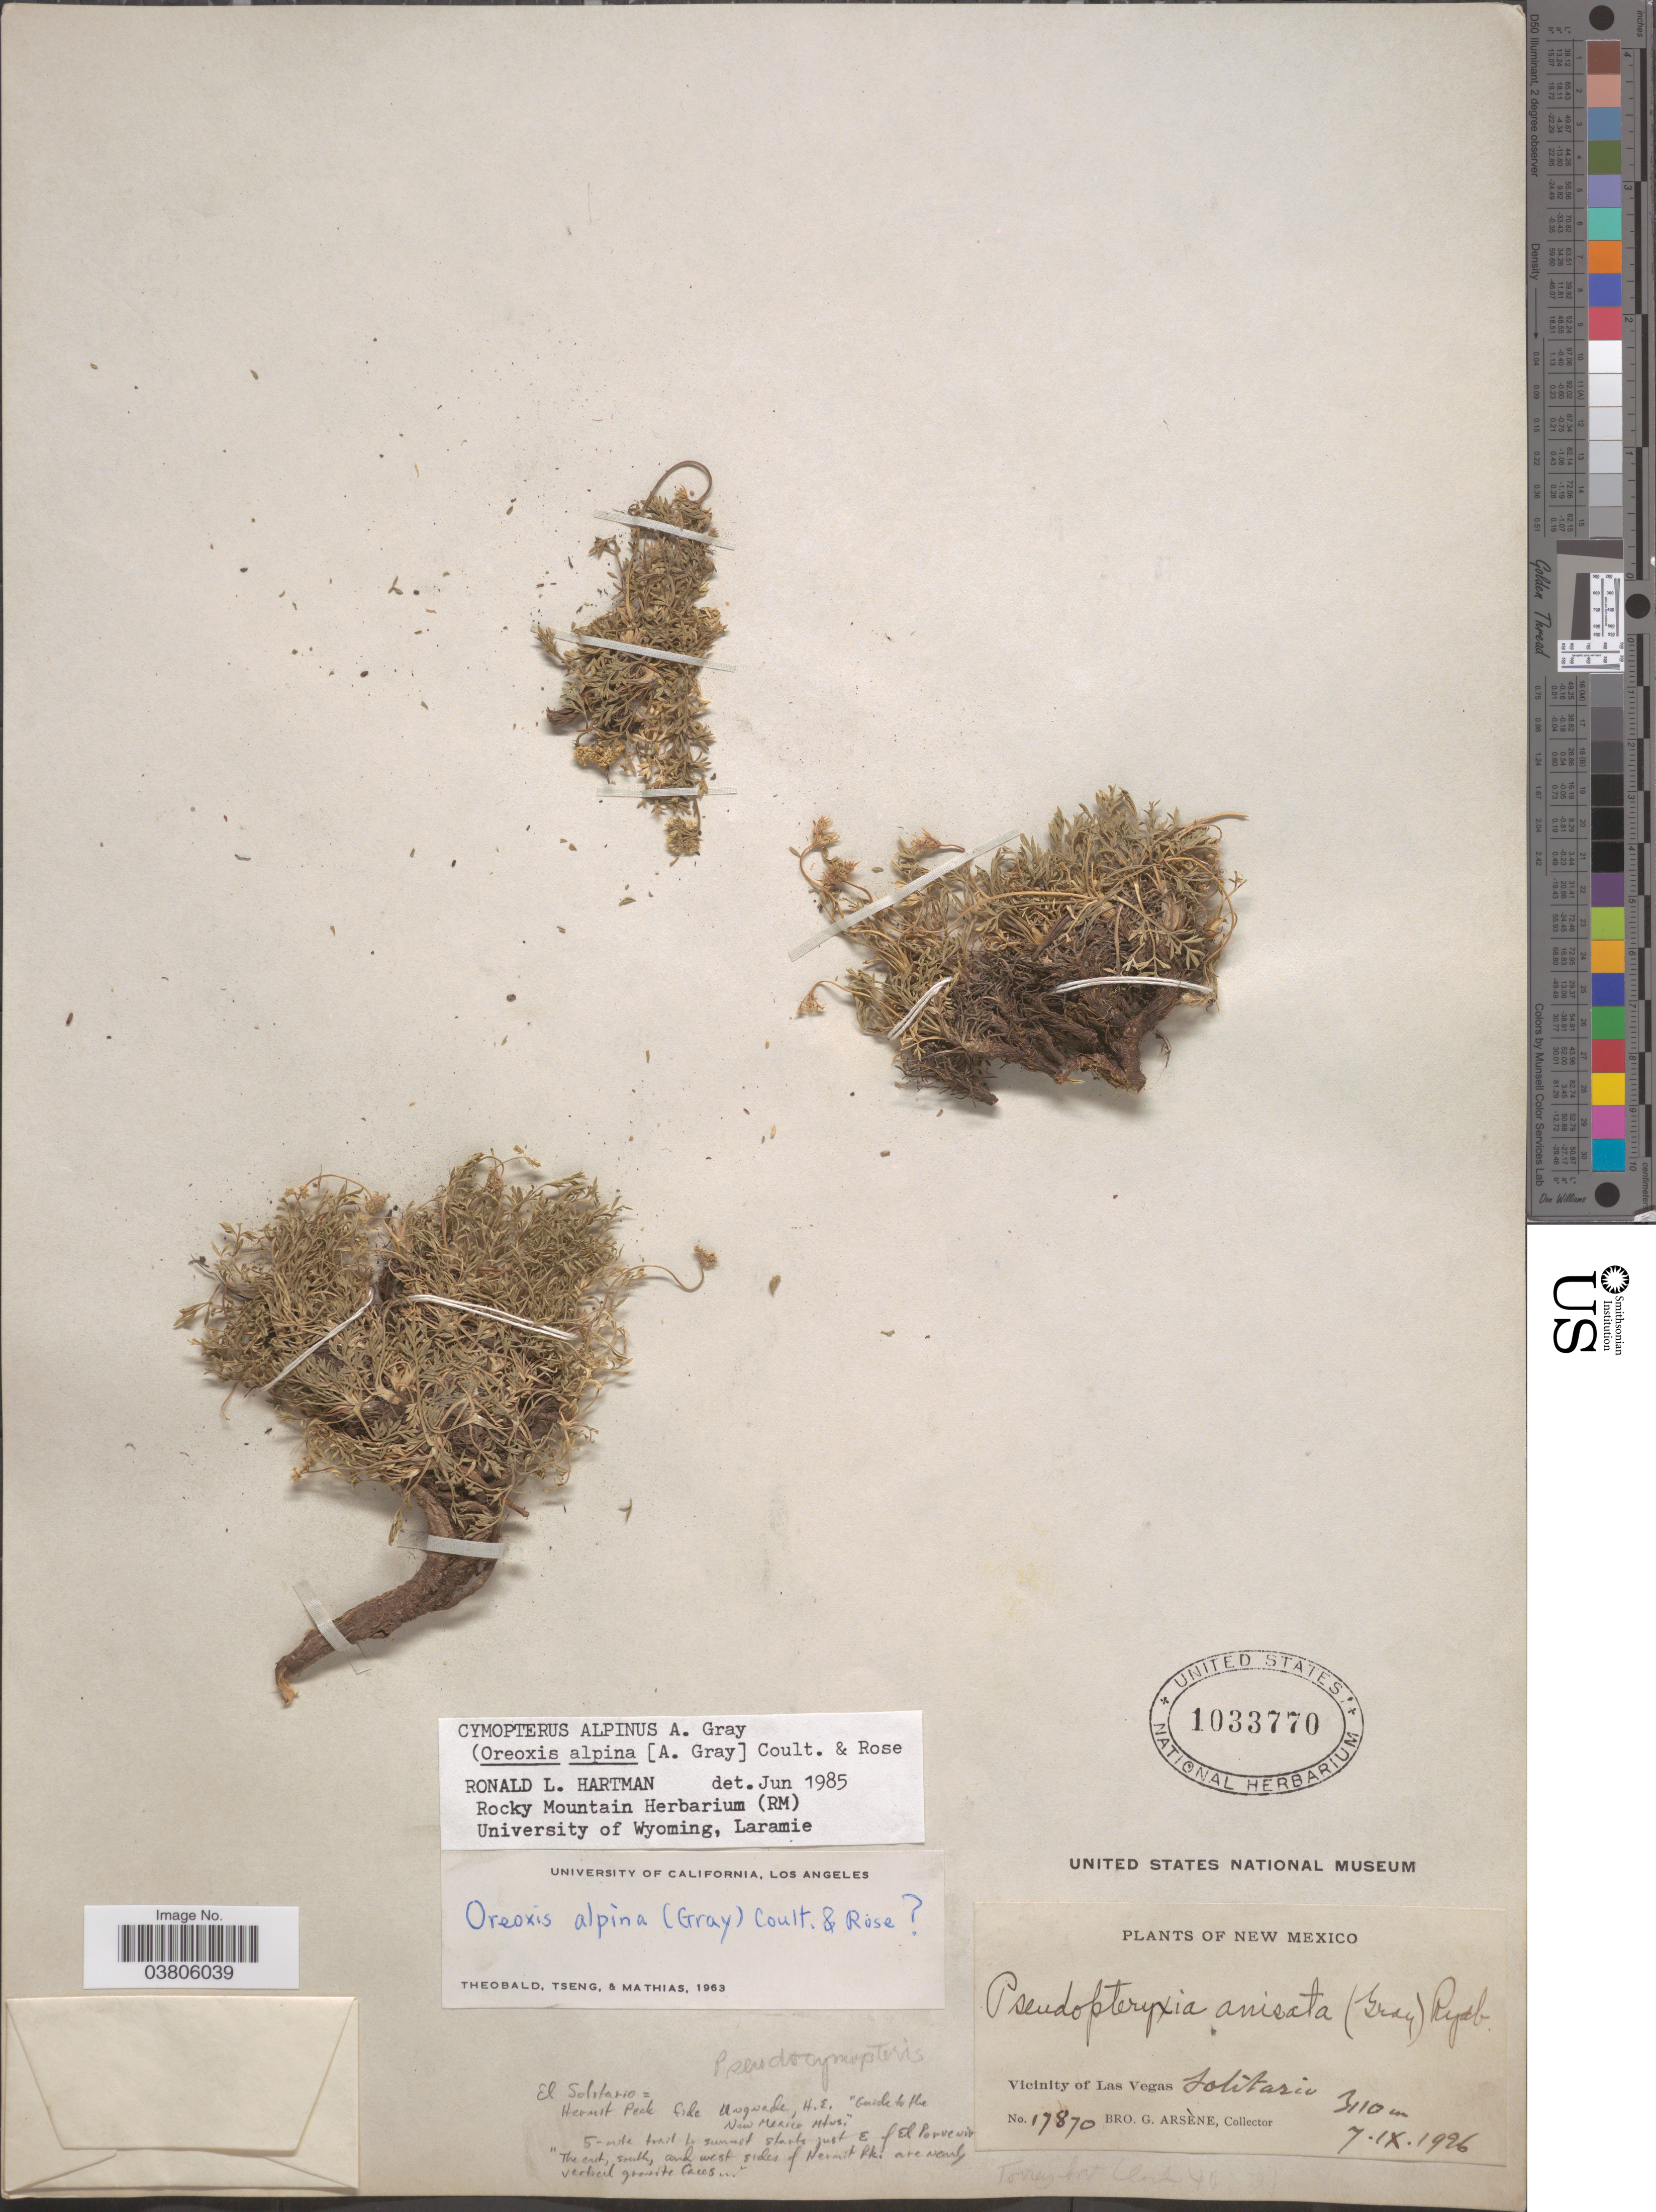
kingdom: Plantae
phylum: Tracheophyta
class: Magnoliopsida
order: Apiales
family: Apiaceae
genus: Cymopterus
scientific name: Cymopterus alpinus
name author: A. Gray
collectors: Bro. G. Arsène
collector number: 17870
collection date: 1926-09-07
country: United States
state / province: New Mexico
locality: Vicinity of Las Vegas. Solitario.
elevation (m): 3110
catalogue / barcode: US 1033770